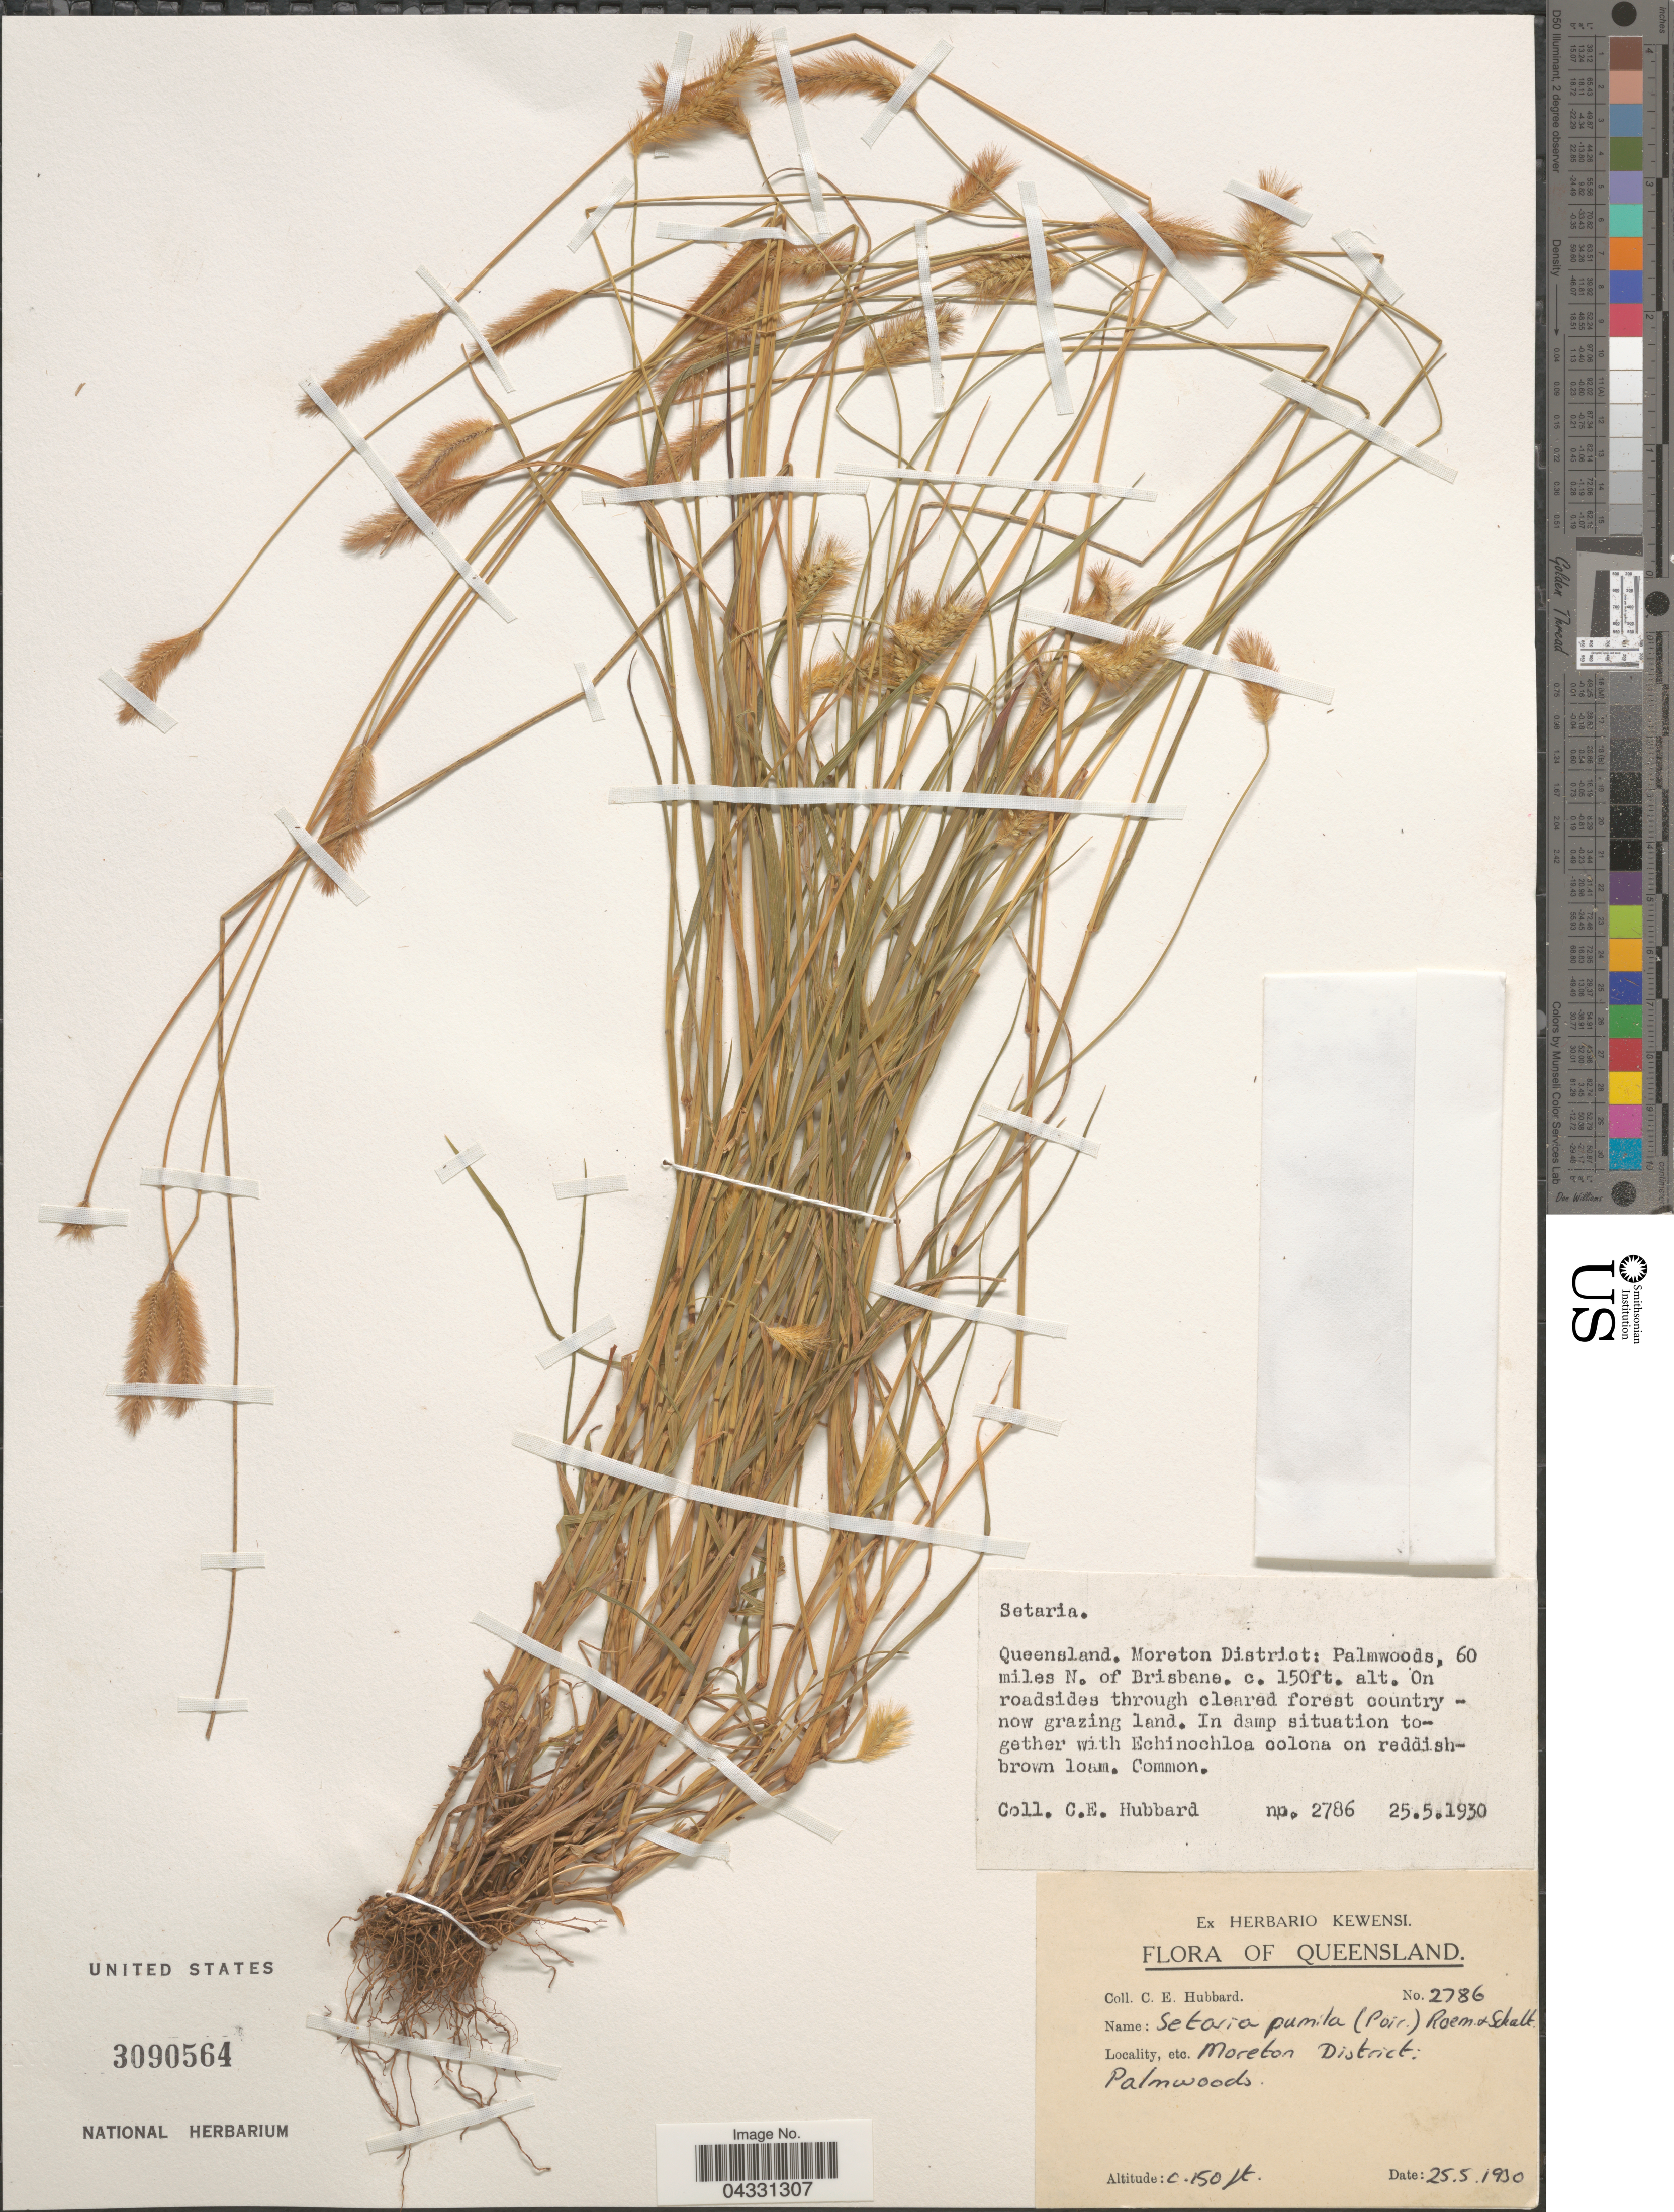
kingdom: Plantae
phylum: Tracheophyta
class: Liliopsida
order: Poales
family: Poaceae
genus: Setaria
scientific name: Setaria sp.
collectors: C. E. Hubbard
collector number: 2786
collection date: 1930-05-25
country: Australia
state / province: Queensland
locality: Moreton District: Palmwoods, 60 miles N. of Brisbane.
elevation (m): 46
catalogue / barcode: US 3090564